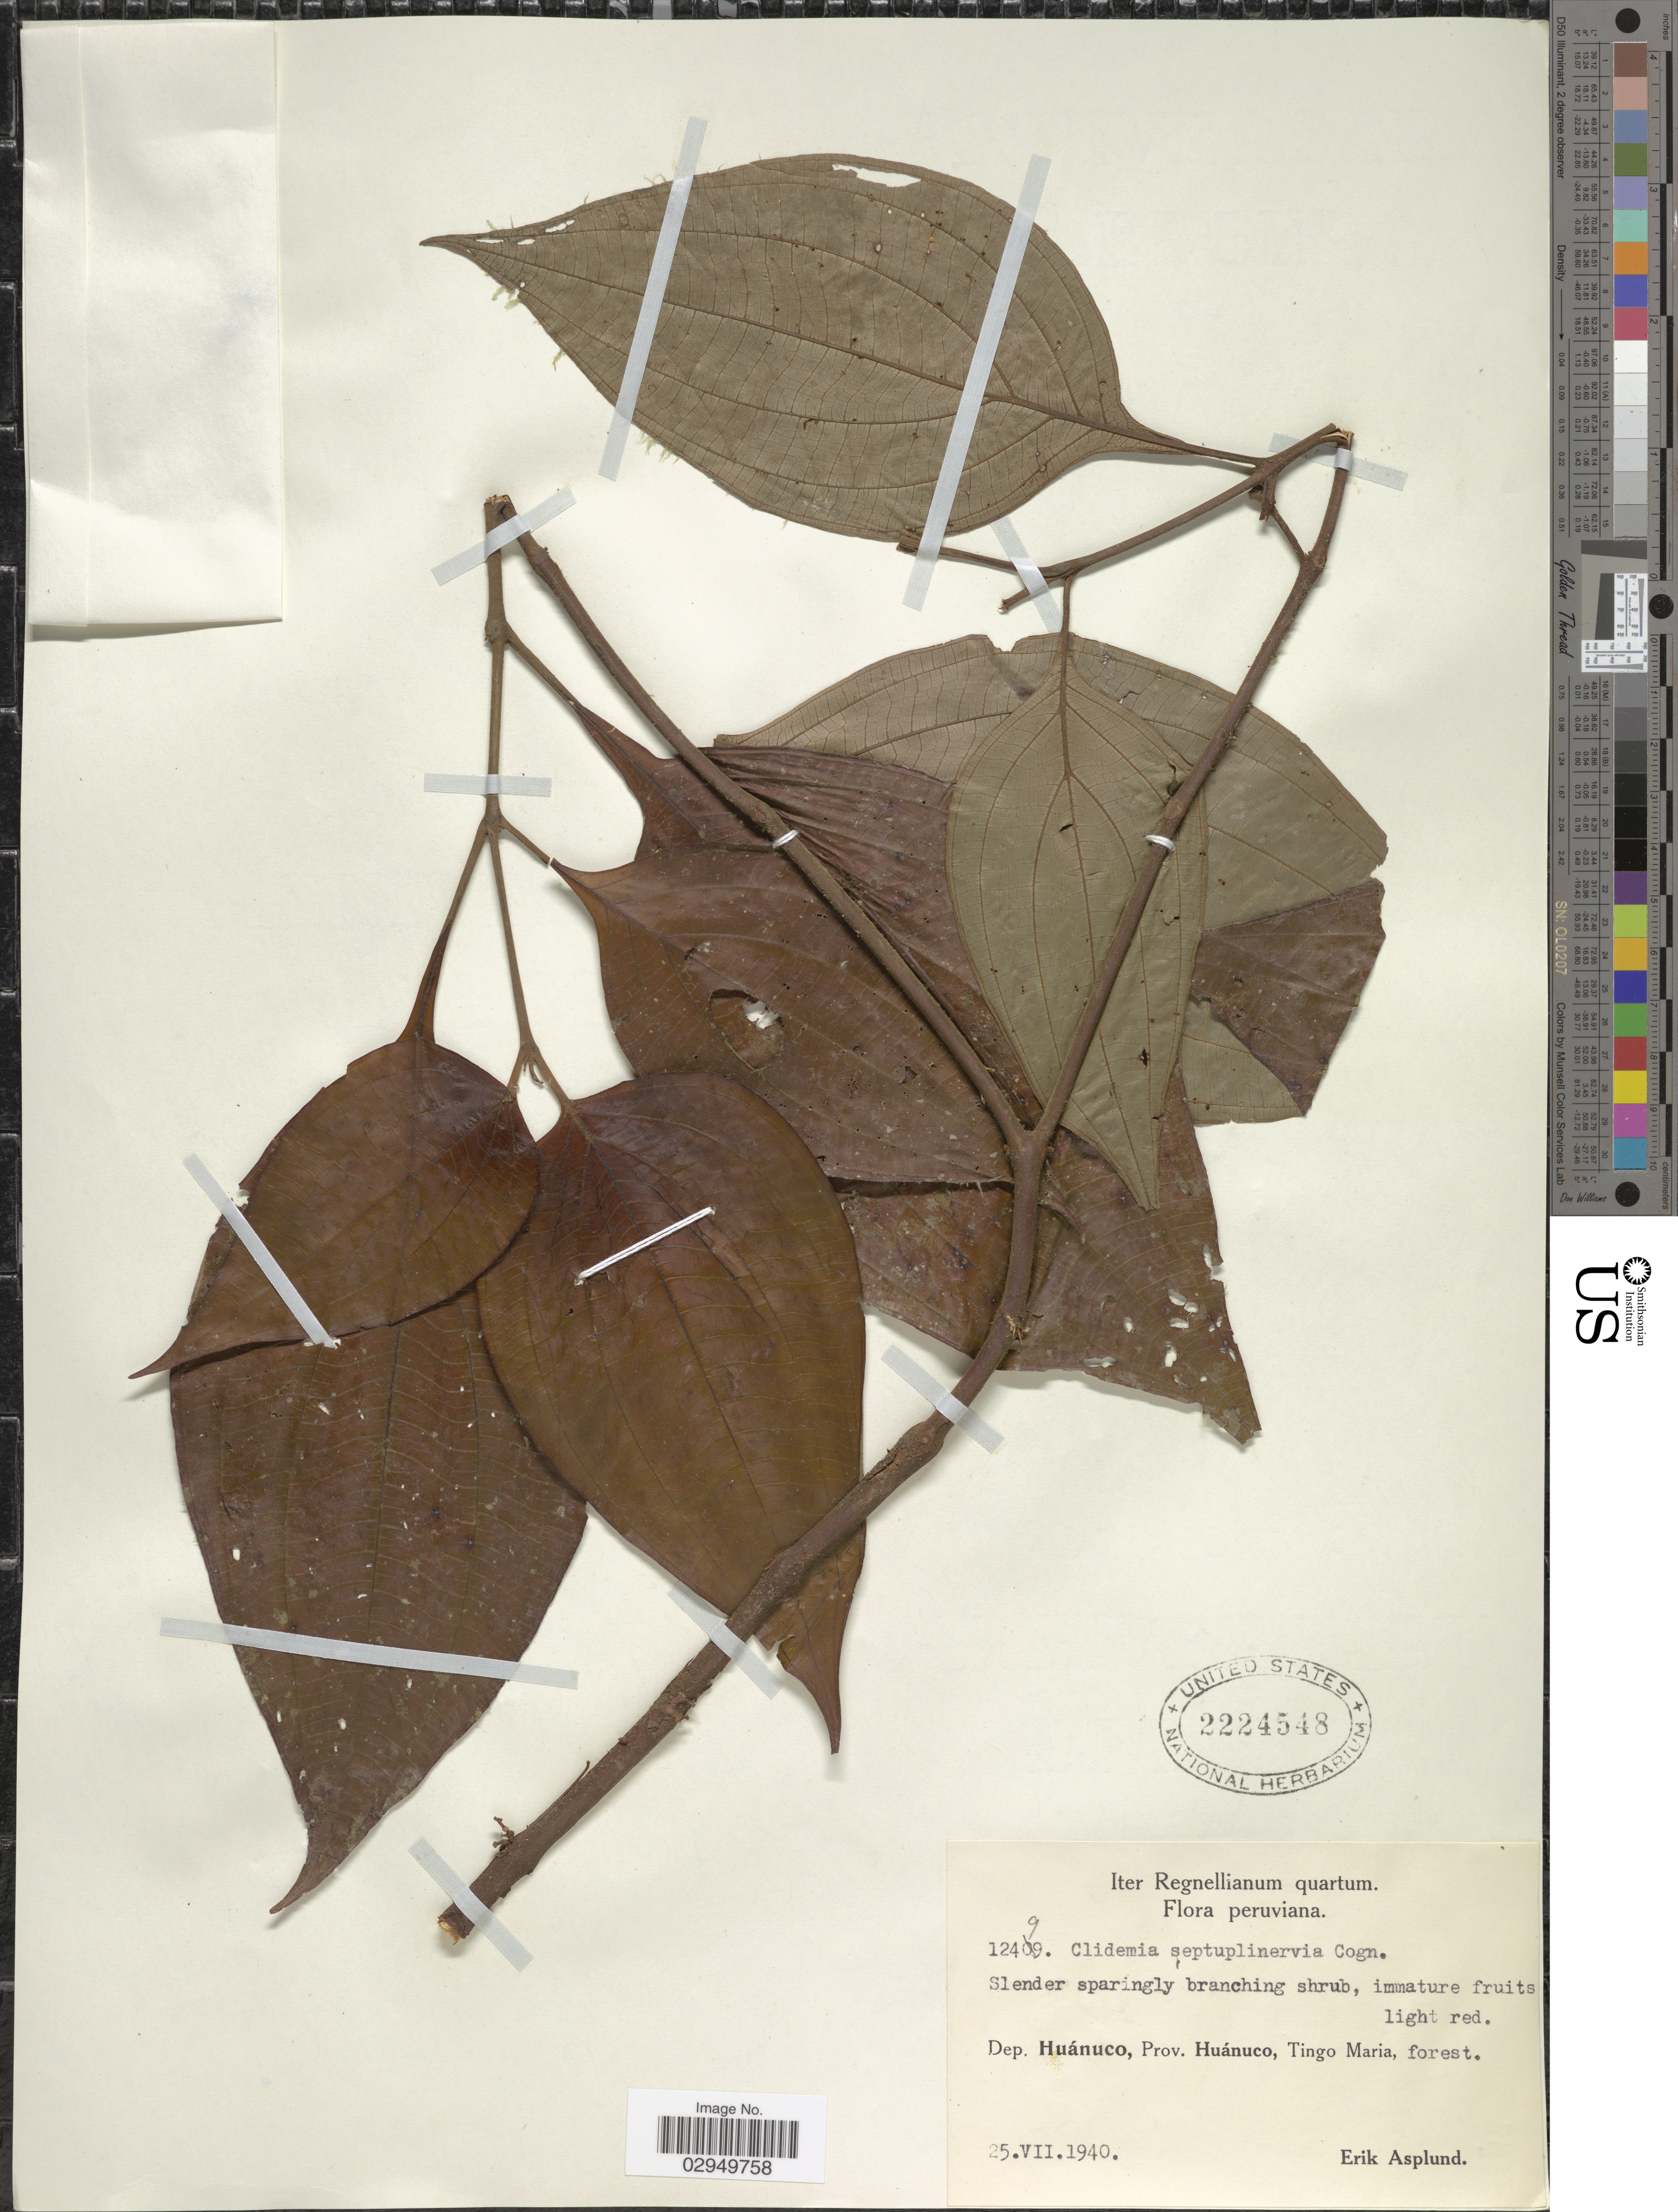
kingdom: Plantae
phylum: Tracheophyta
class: Magnoliopsida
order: Myrtales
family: Melastomataceae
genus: Clidemia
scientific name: Clidemia septuplinervia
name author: Cogn.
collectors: E. Asplund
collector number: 12499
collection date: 1940-07-25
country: Peru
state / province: Huánuco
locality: Dep. Huánuco, Prov. Huánuco, Tingo Maria.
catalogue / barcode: US 2224548